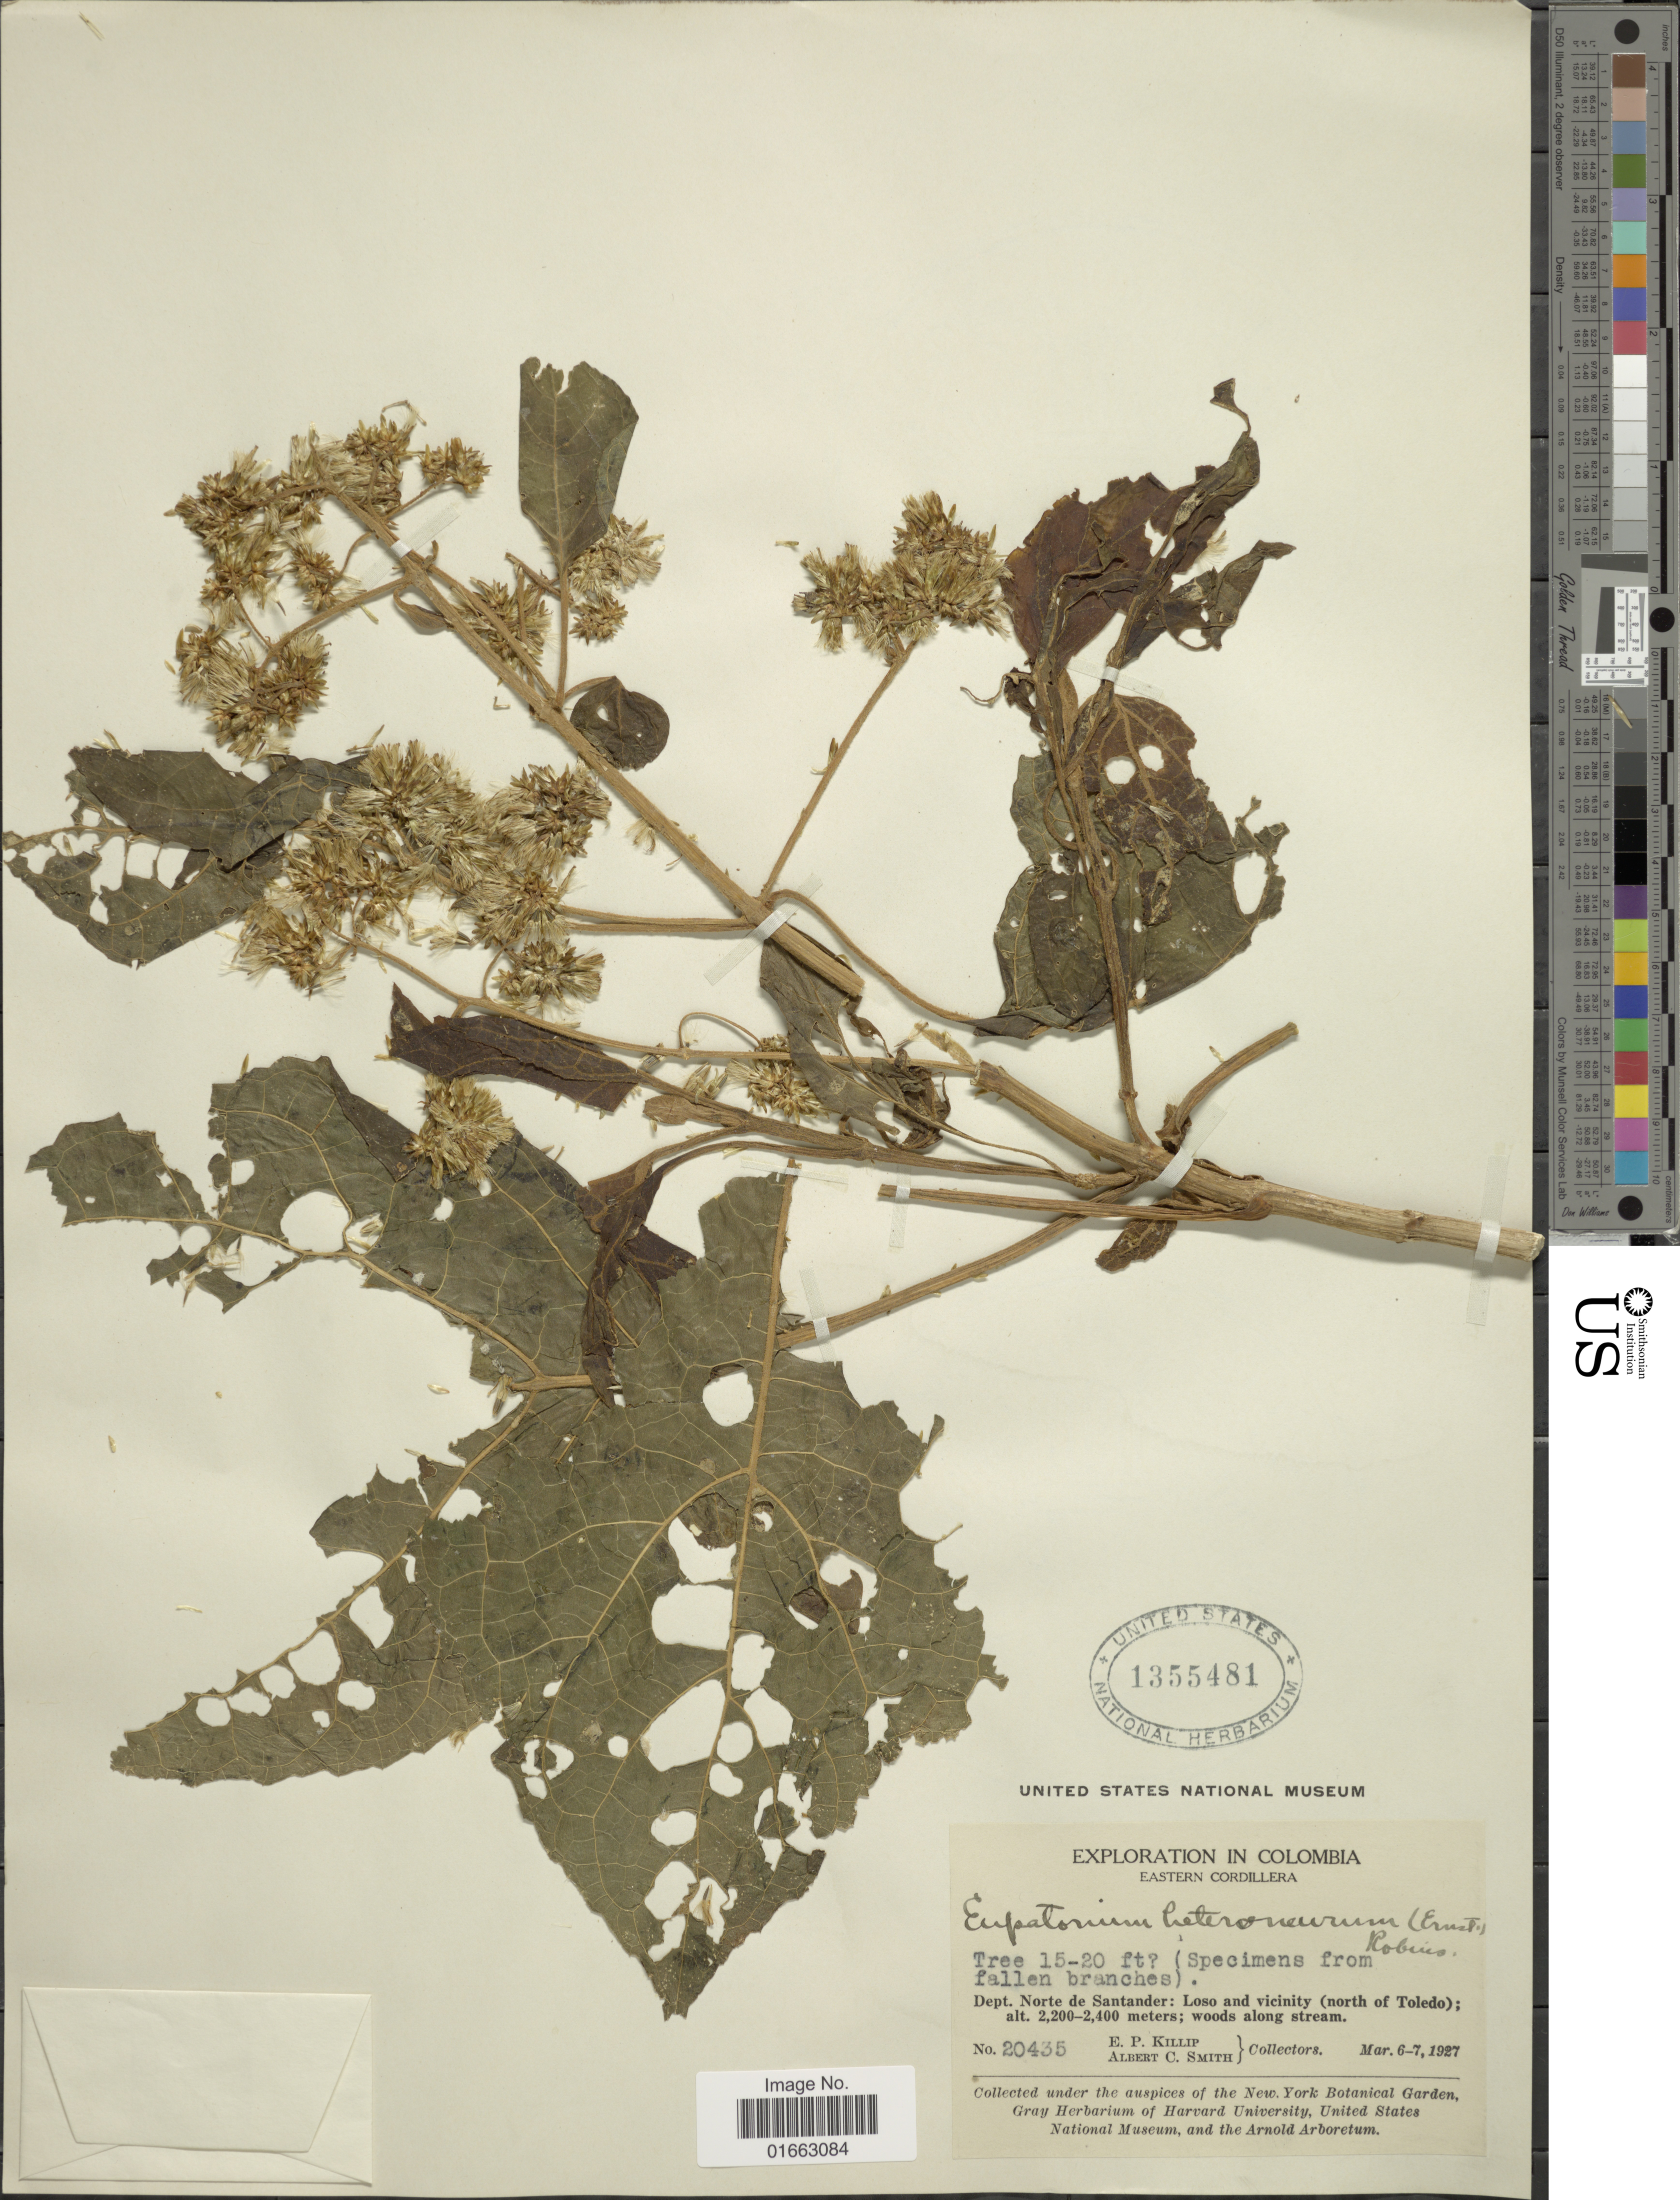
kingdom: Plantae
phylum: Tracheophyta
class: Magnoliopsida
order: Asterales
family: Asteraceae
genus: Critonia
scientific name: Critonia heteroneura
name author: Ernst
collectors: E. P. Killip & A. C. Smith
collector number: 20435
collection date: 1927-03-06/1927-03-07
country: Colombia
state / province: Norte de Santander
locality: Eastern Cordillera, oso and vicinity (north of Toledo); woods along stream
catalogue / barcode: US 1355481